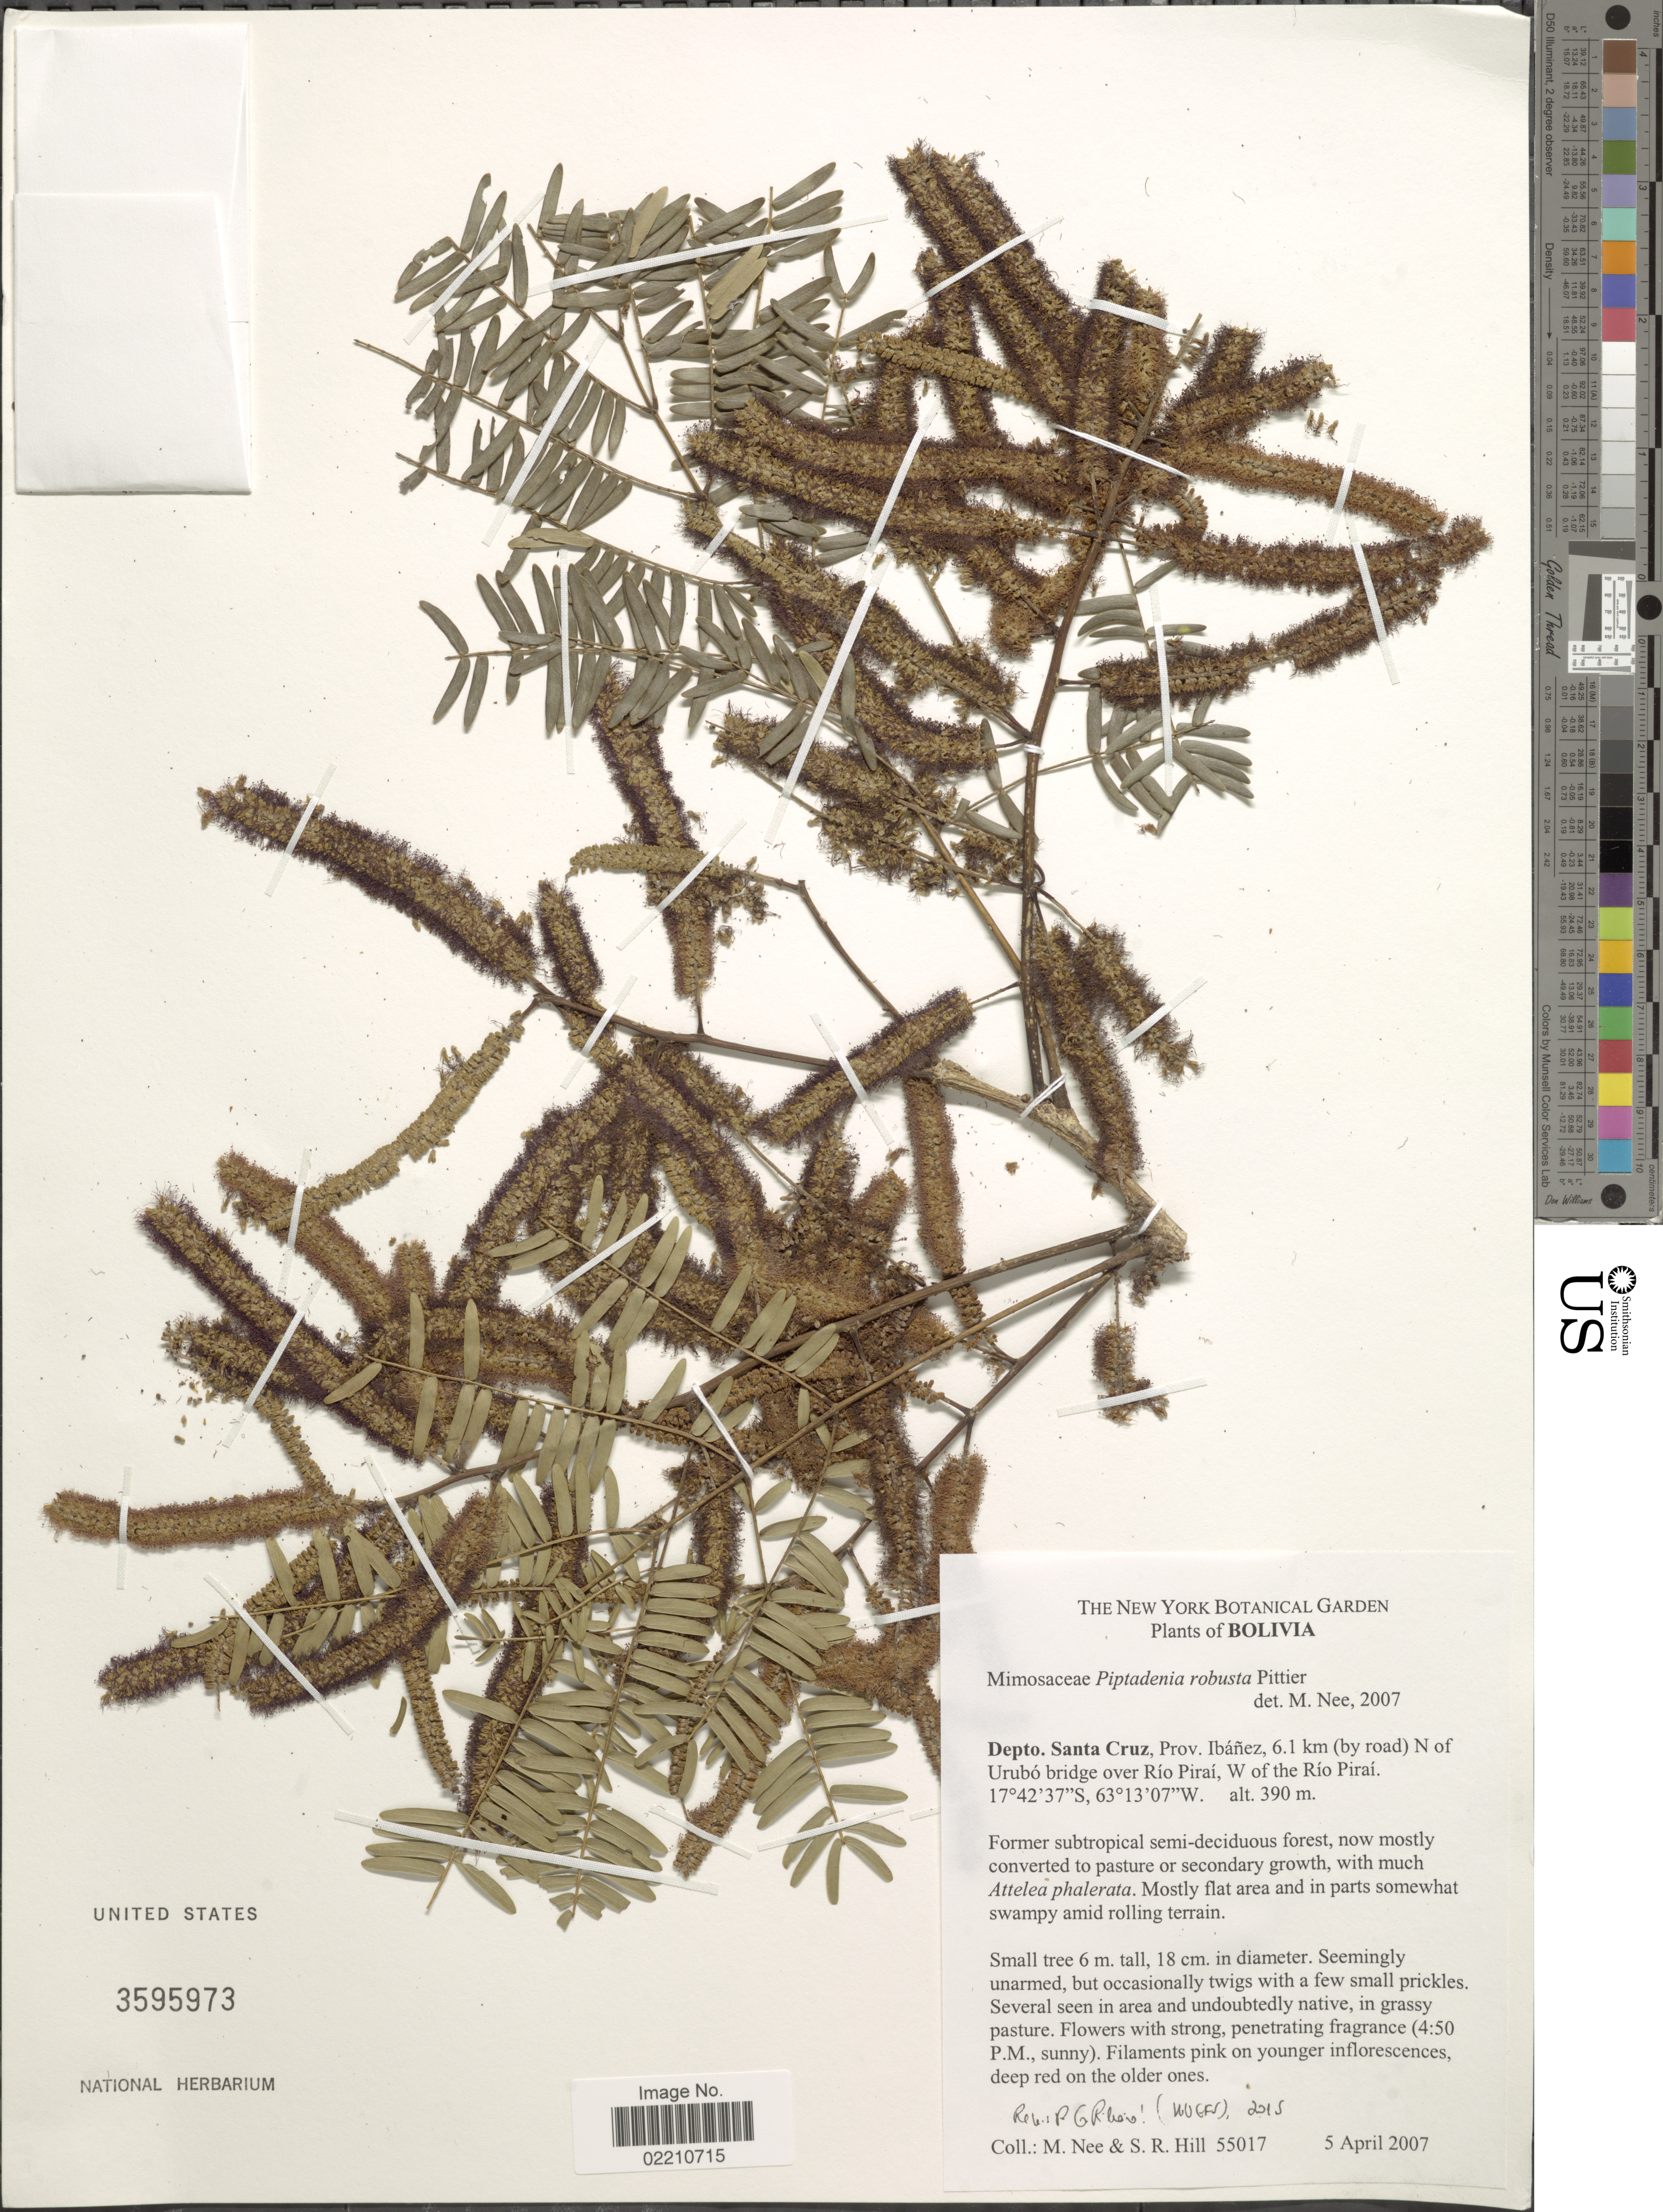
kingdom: Plantae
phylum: Tracheophyta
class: Magnoliopsida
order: Fabales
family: Fabaceae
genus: Piptadenia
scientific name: Piptadenia robusta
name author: Pittier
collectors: M. Nee & S. R. Hill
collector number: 55017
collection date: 2007-04-05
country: Bolivia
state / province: Santa Cruz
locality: Prov. Ibañez, 6.1 km (by road) N of Urubó bridge over Río Piraí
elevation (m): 390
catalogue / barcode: US 3595973